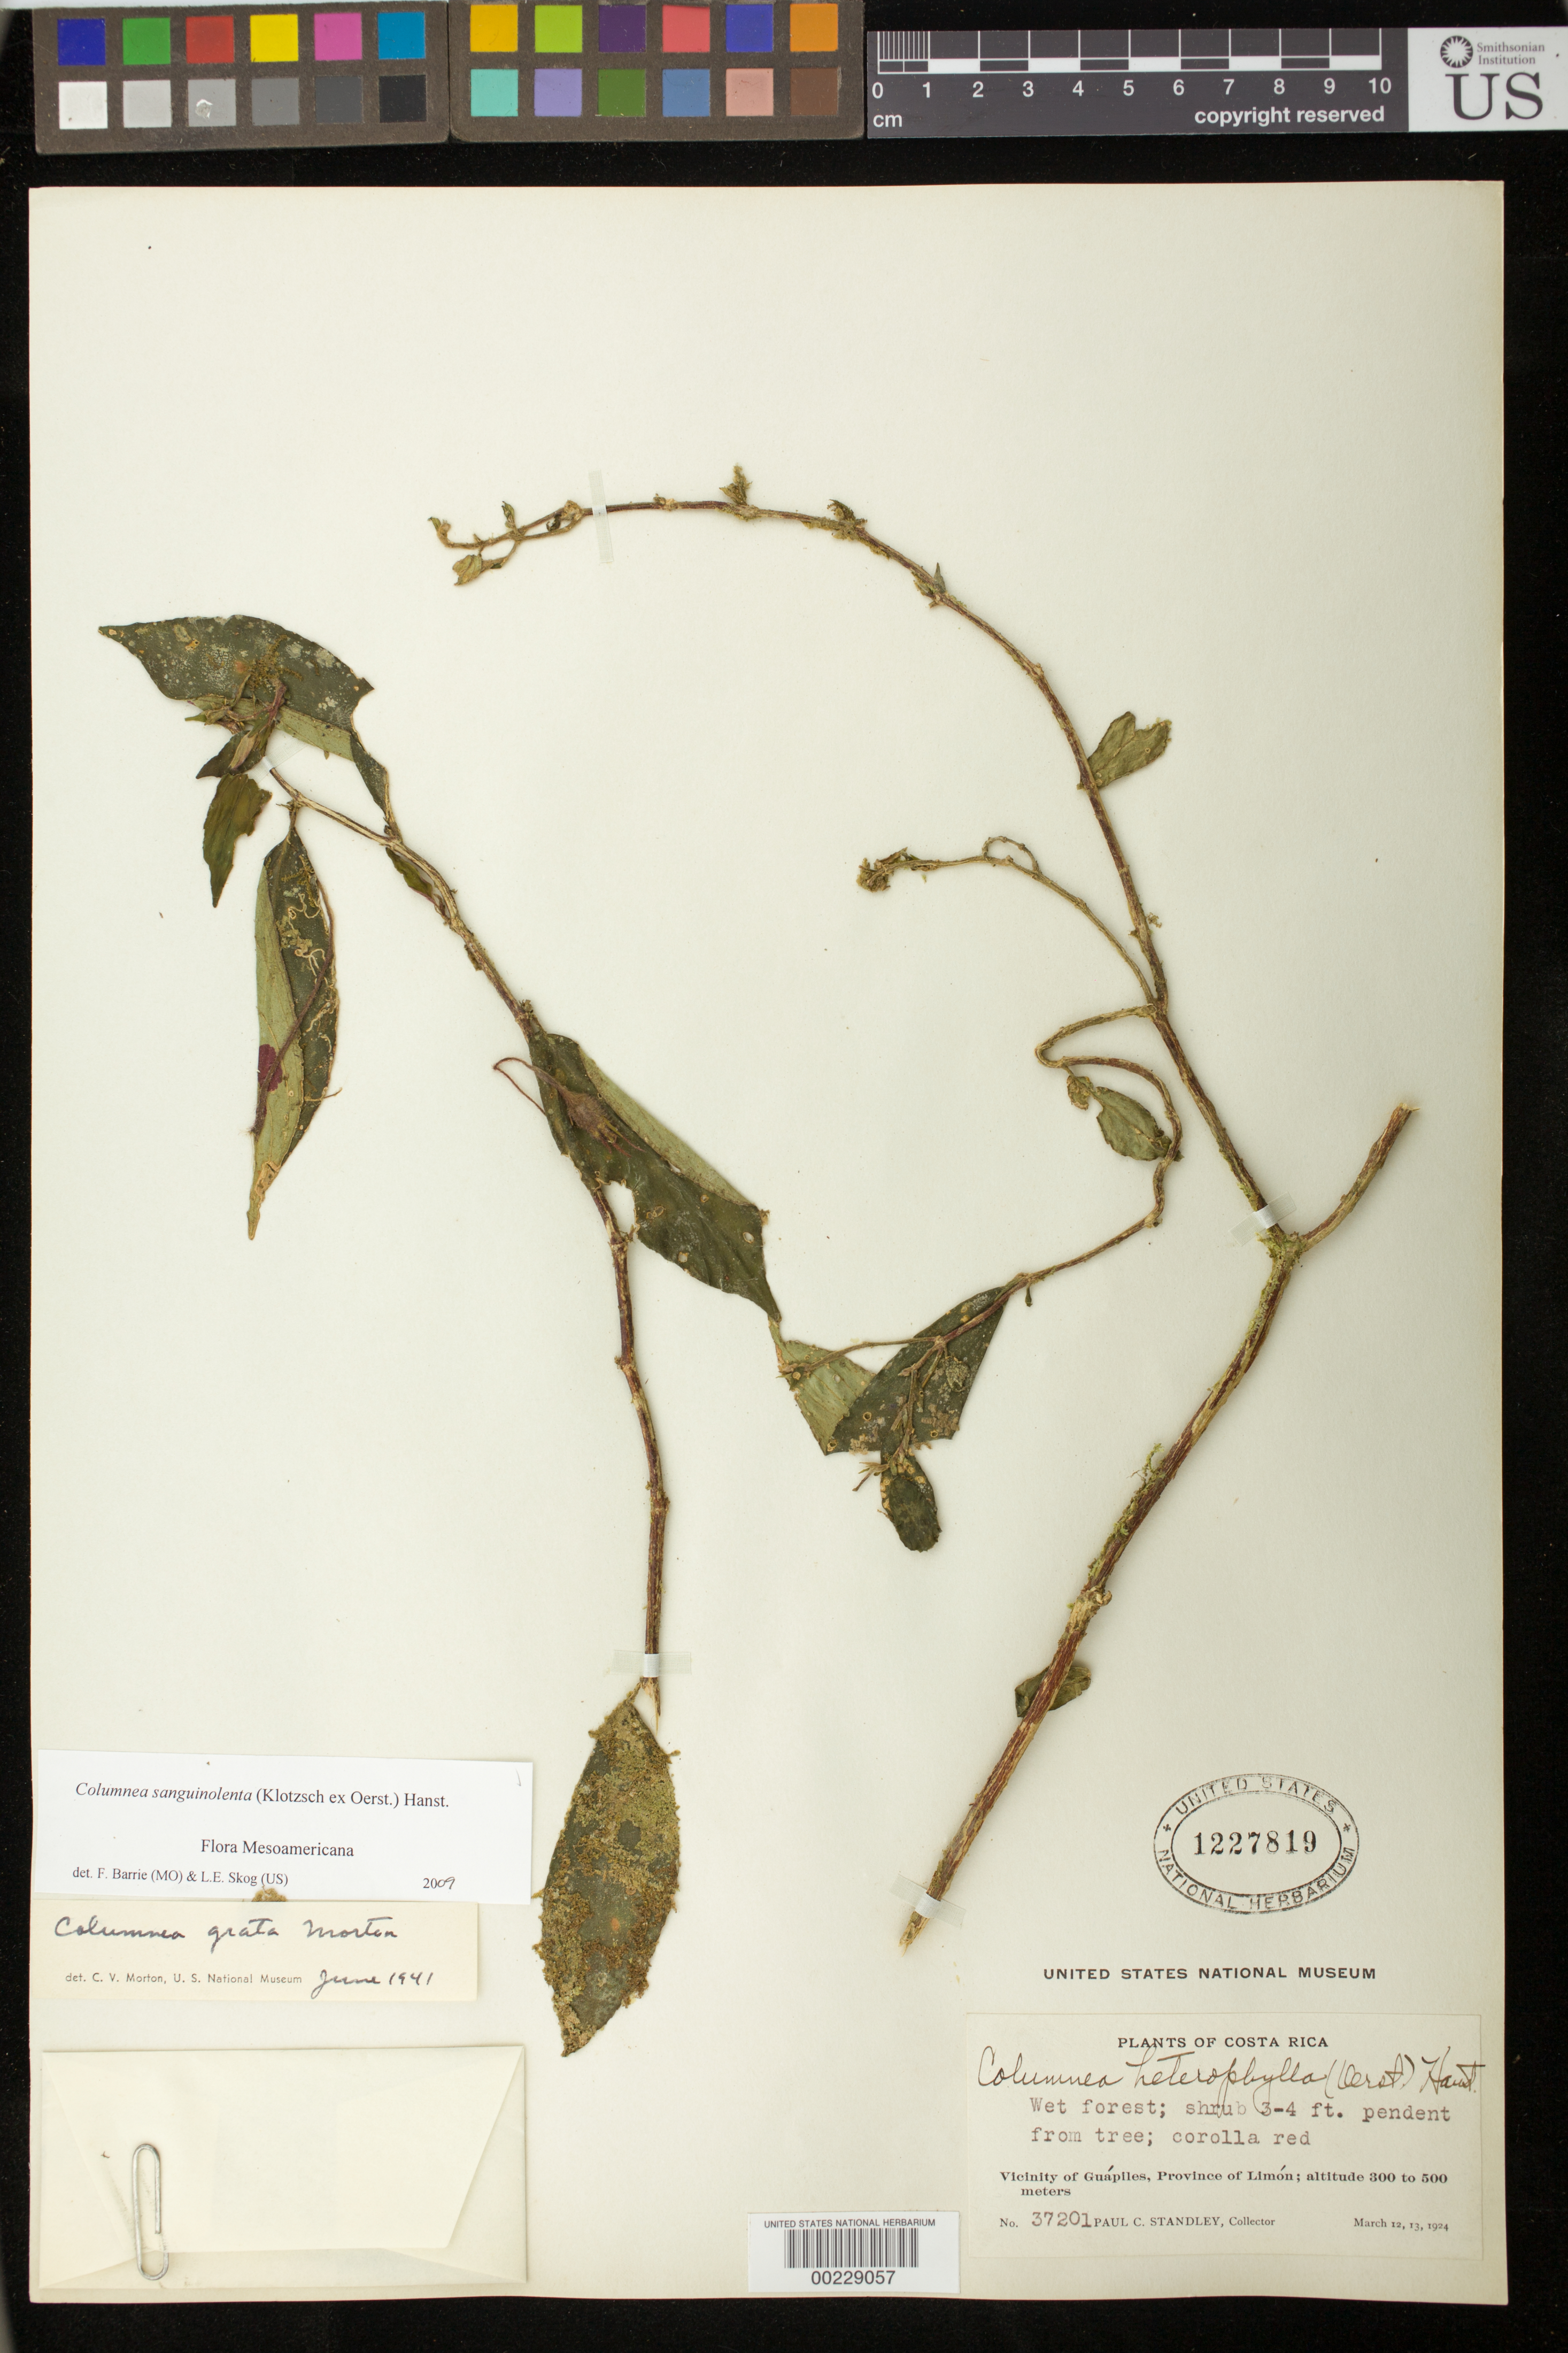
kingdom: Plantae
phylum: Tracheophyta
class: Magnoliopsida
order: Lamiales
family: Gesneriaceae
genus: Columnea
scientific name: Columnea sanguinolenta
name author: (Klotzsch ex Oerst.) Hanst.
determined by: Barrie, F. R.; Skog, Laurence E.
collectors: P. C. Standley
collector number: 37201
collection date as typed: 12-13 Mar 1924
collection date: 1924-03-12/1924-03-13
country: Costa Rica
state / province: Limón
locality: Vicinity of Guapiles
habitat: Wet forest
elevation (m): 300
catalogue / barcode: US 1227819